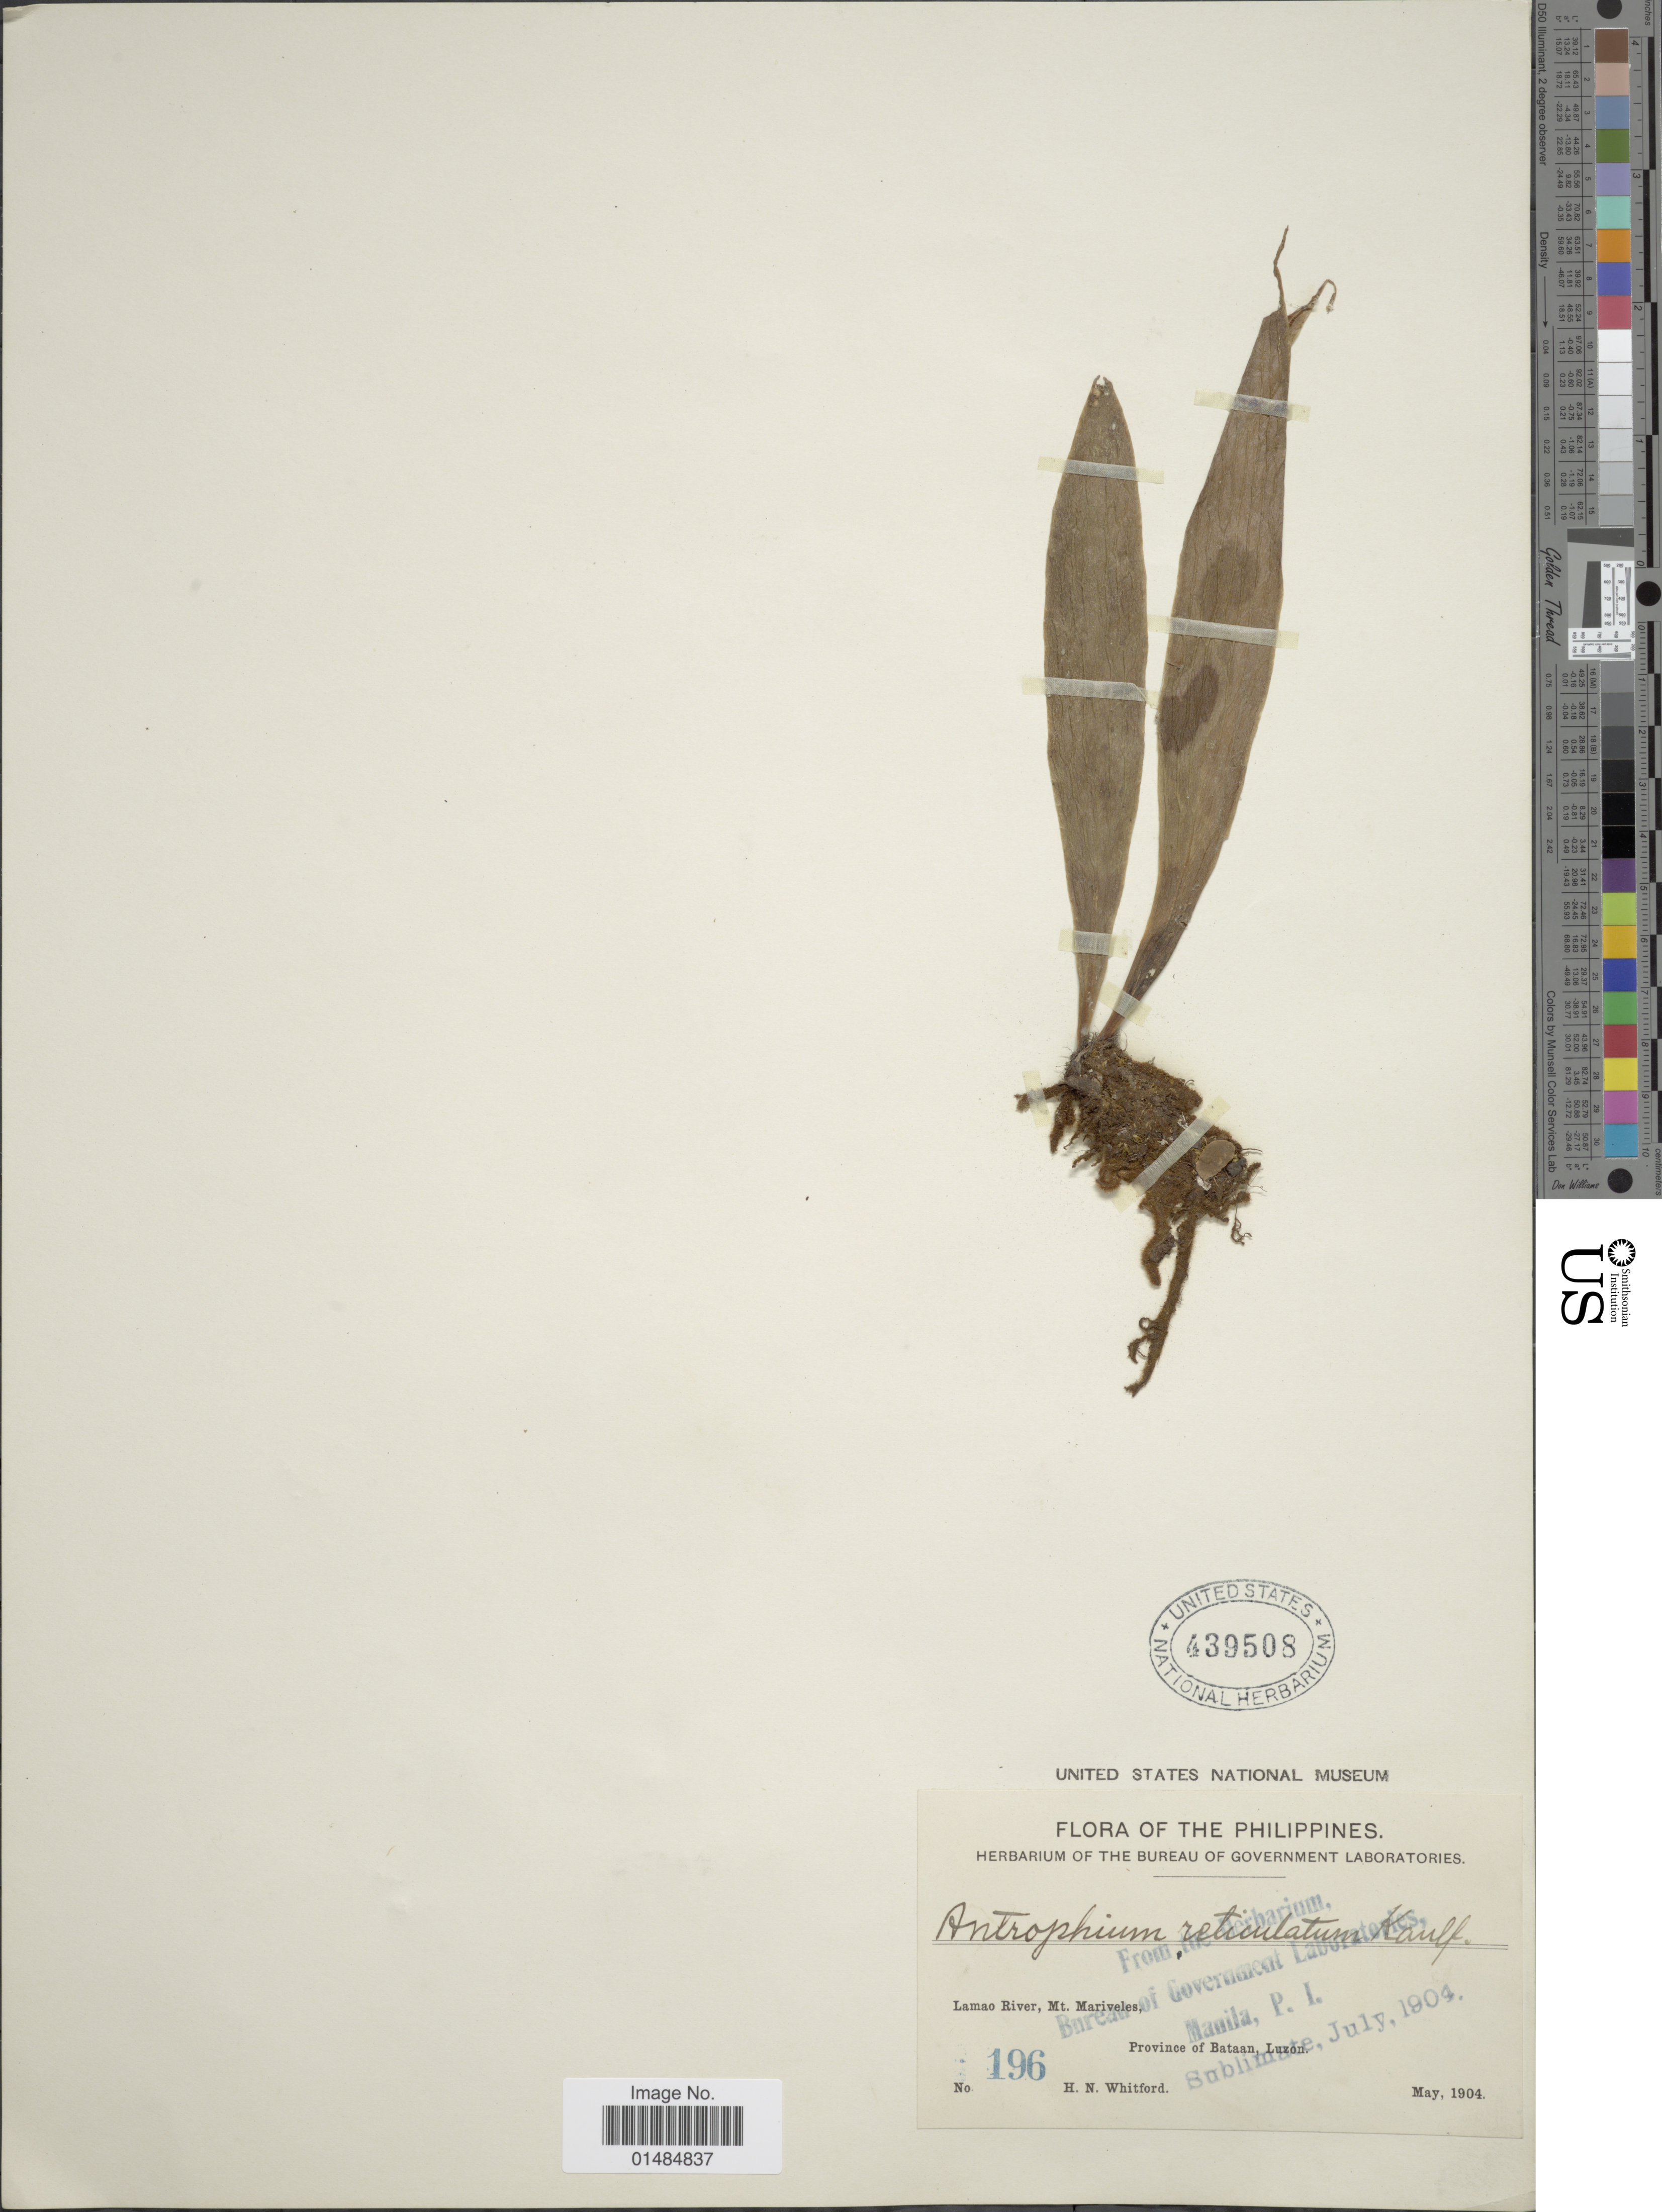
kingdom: Plantae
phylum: Tracheophyta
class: Polypodiopsida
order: Polypodiales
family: Pteridaceae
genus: Antrophyum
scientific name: Antrophyum reticulatum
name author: (G. Forst.) Kaulf.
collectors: H. N. Whitford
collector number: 196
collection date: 1904-05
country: Philippines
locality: Lamao River, Mt. Mariveles, Province of Bataan, Luzon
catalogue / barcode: US 439508